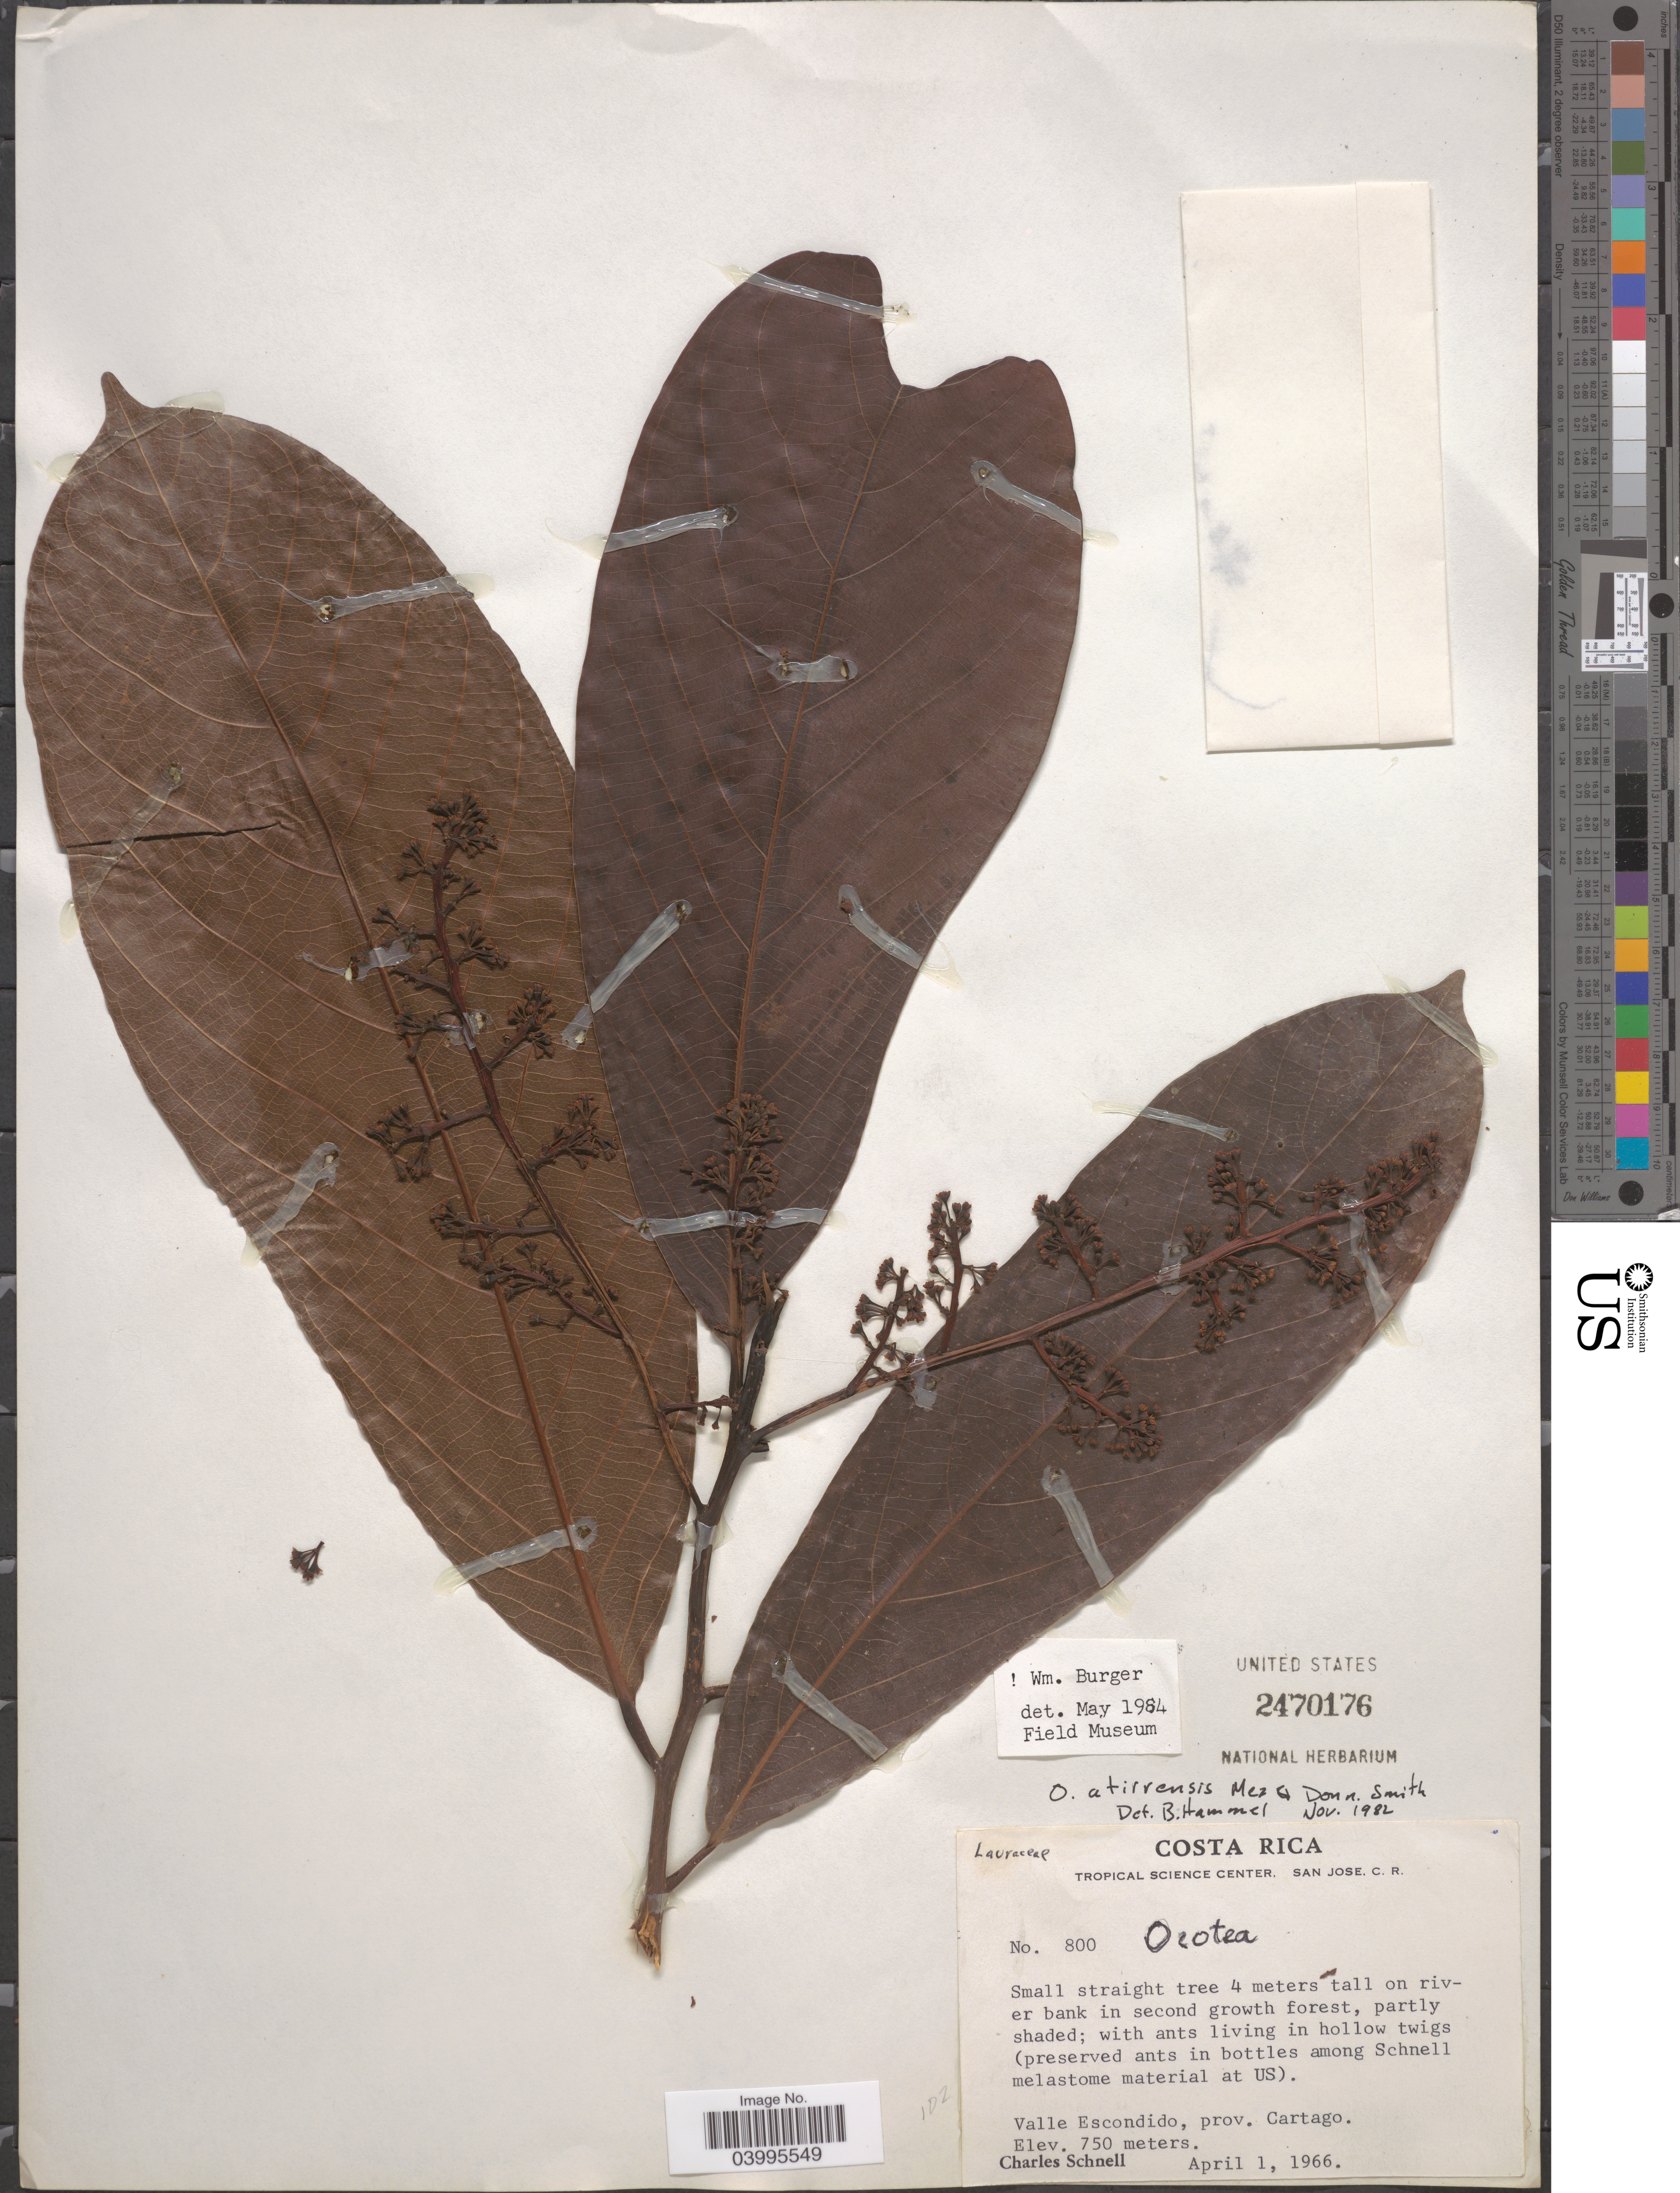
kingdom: Plantae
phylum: Tracheophyta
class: Magnoliopsida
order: Laurales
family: Lauraceae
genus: Ocotea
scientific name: Ocotea atirrensis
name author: Mez & Donn. Sm.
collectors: C. Schnell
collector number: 800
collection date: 1966-04-01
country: Costa Rica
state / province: Cartago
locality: On river bank in second growth forest. Valle Escondido.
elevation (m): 750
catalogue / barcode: US 2470176